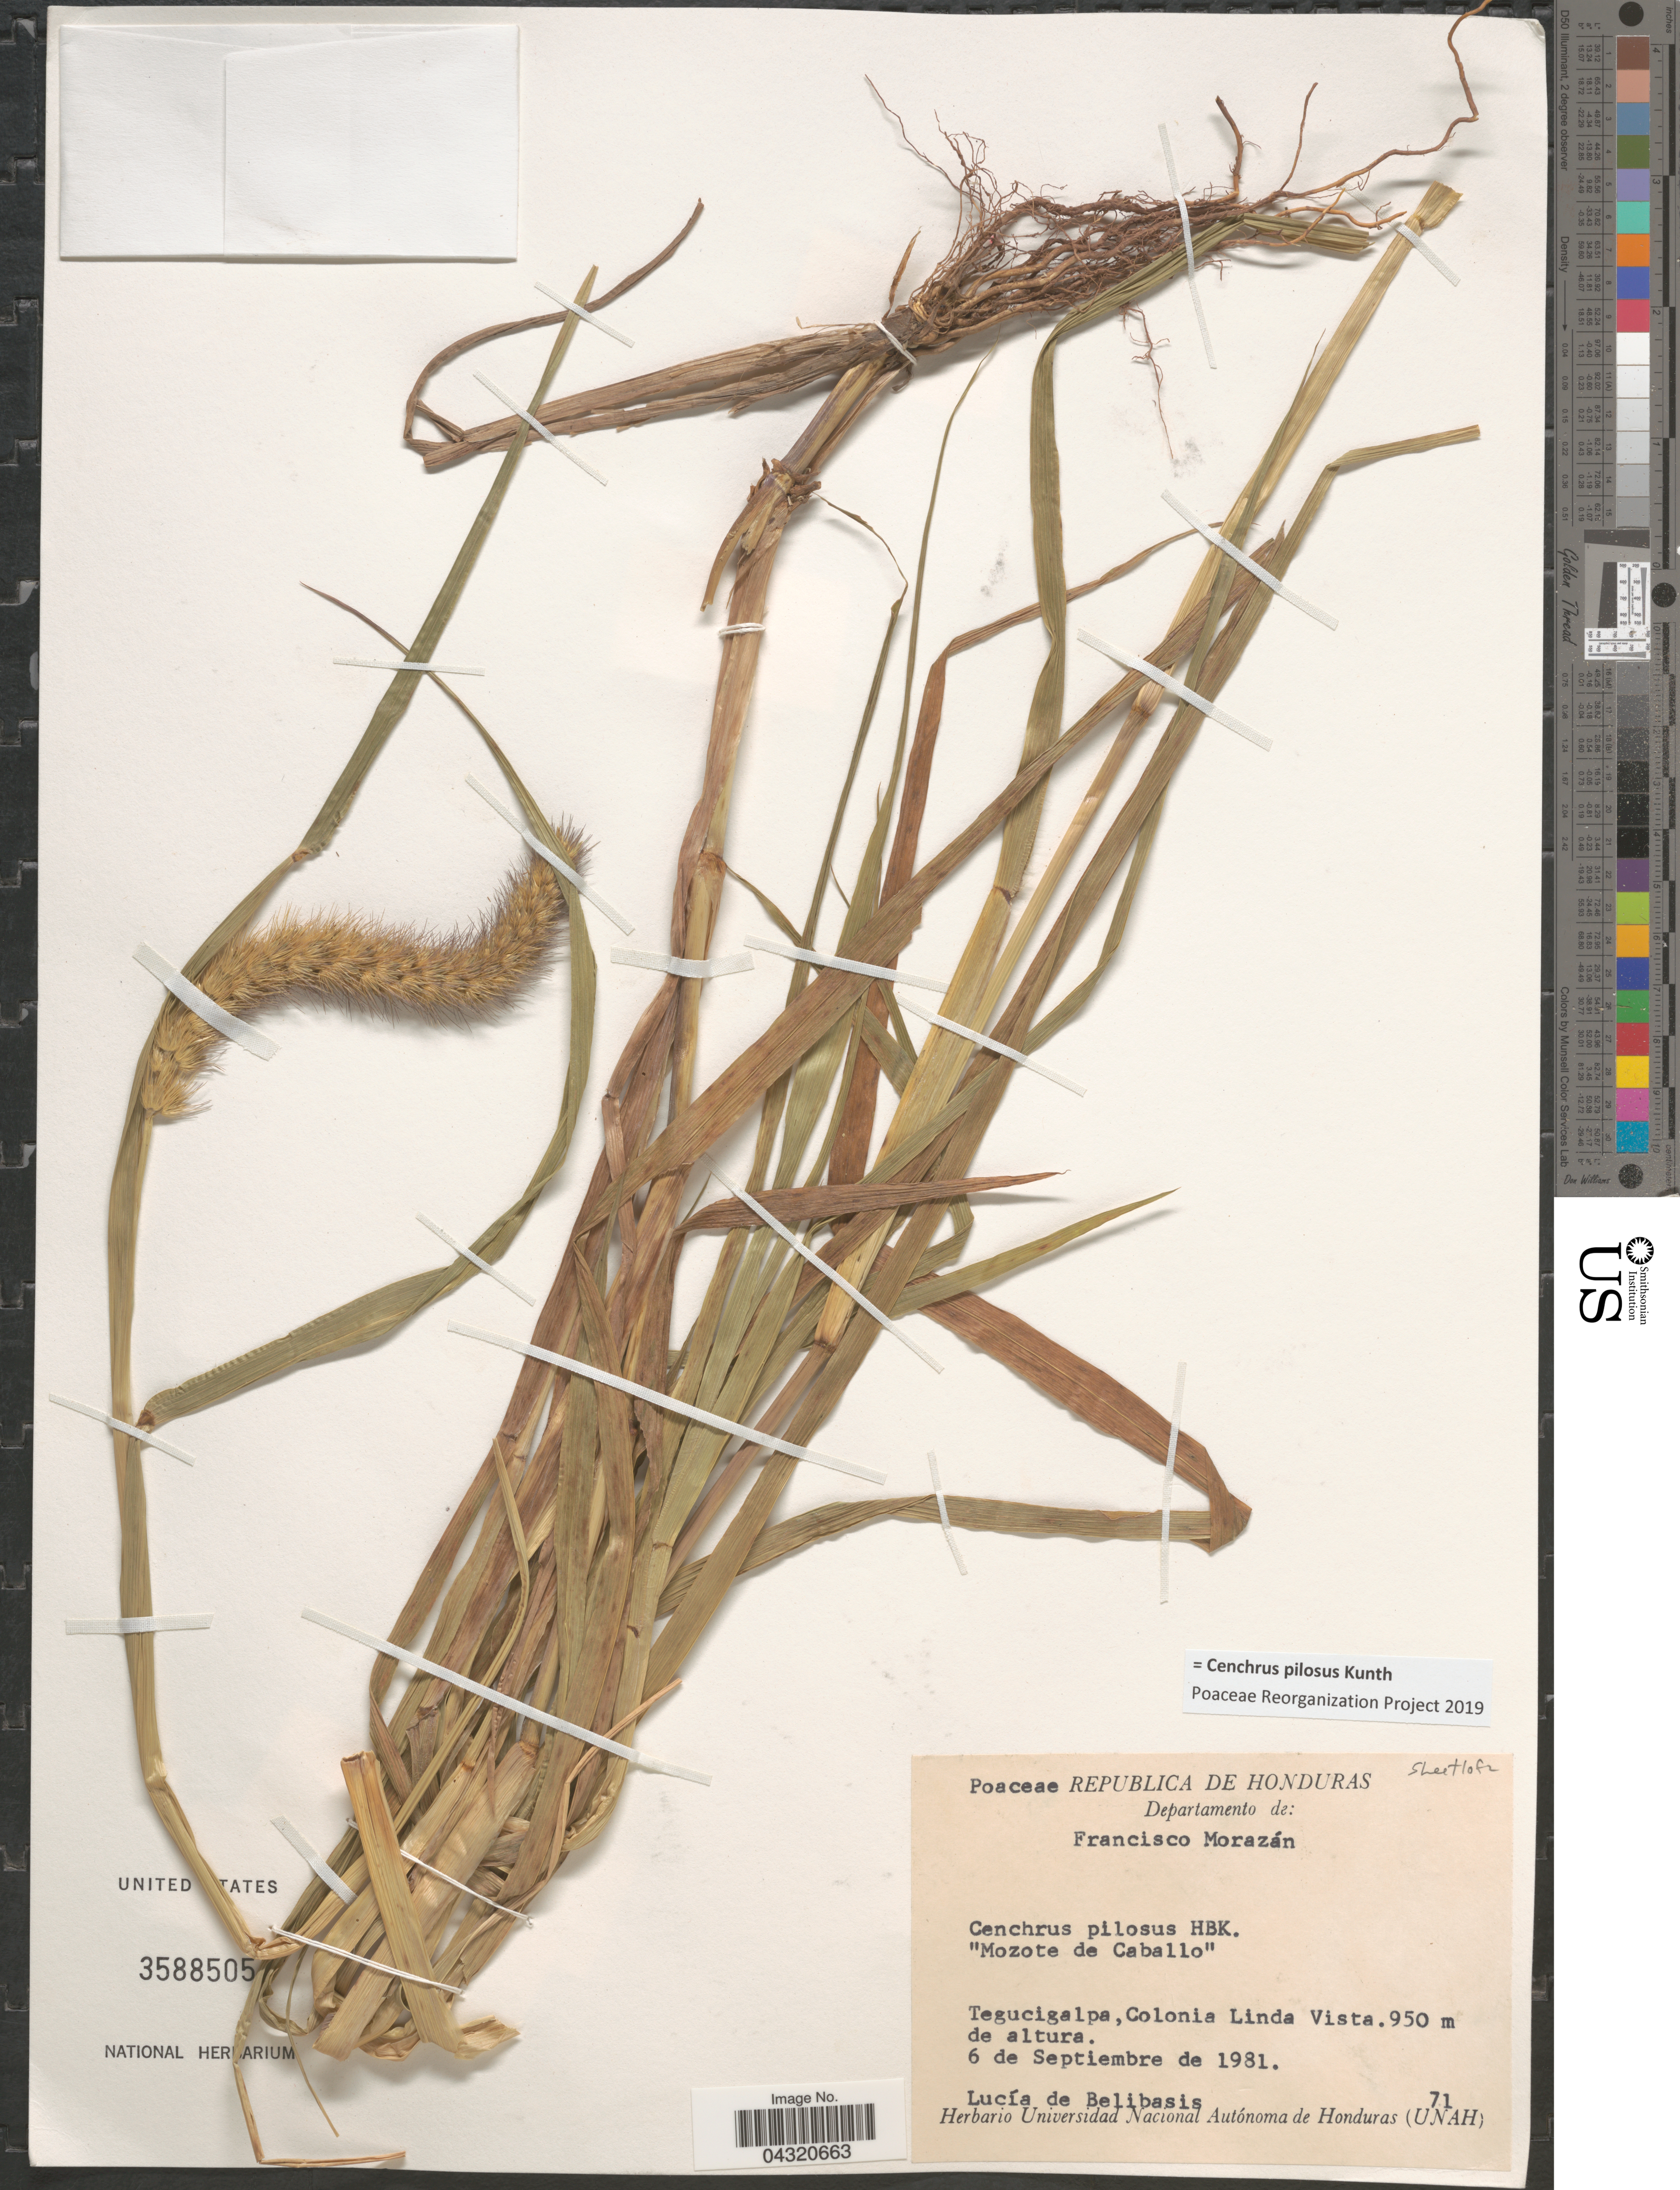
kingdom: Plantae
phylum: Tracheophyta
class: Liliopsida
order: Poales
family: Poaceae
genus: Cenchrus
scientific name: Cenchrus pilosus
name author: Kunth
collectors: L. De Belibasis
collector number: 71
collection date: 1981-09-06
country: Honduras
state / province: Fco. Morazán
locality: Departamento de: Francisco Morazán. Tegucigalpa, Colonia Linda Vista.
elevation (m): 950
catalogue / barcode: US 3588505